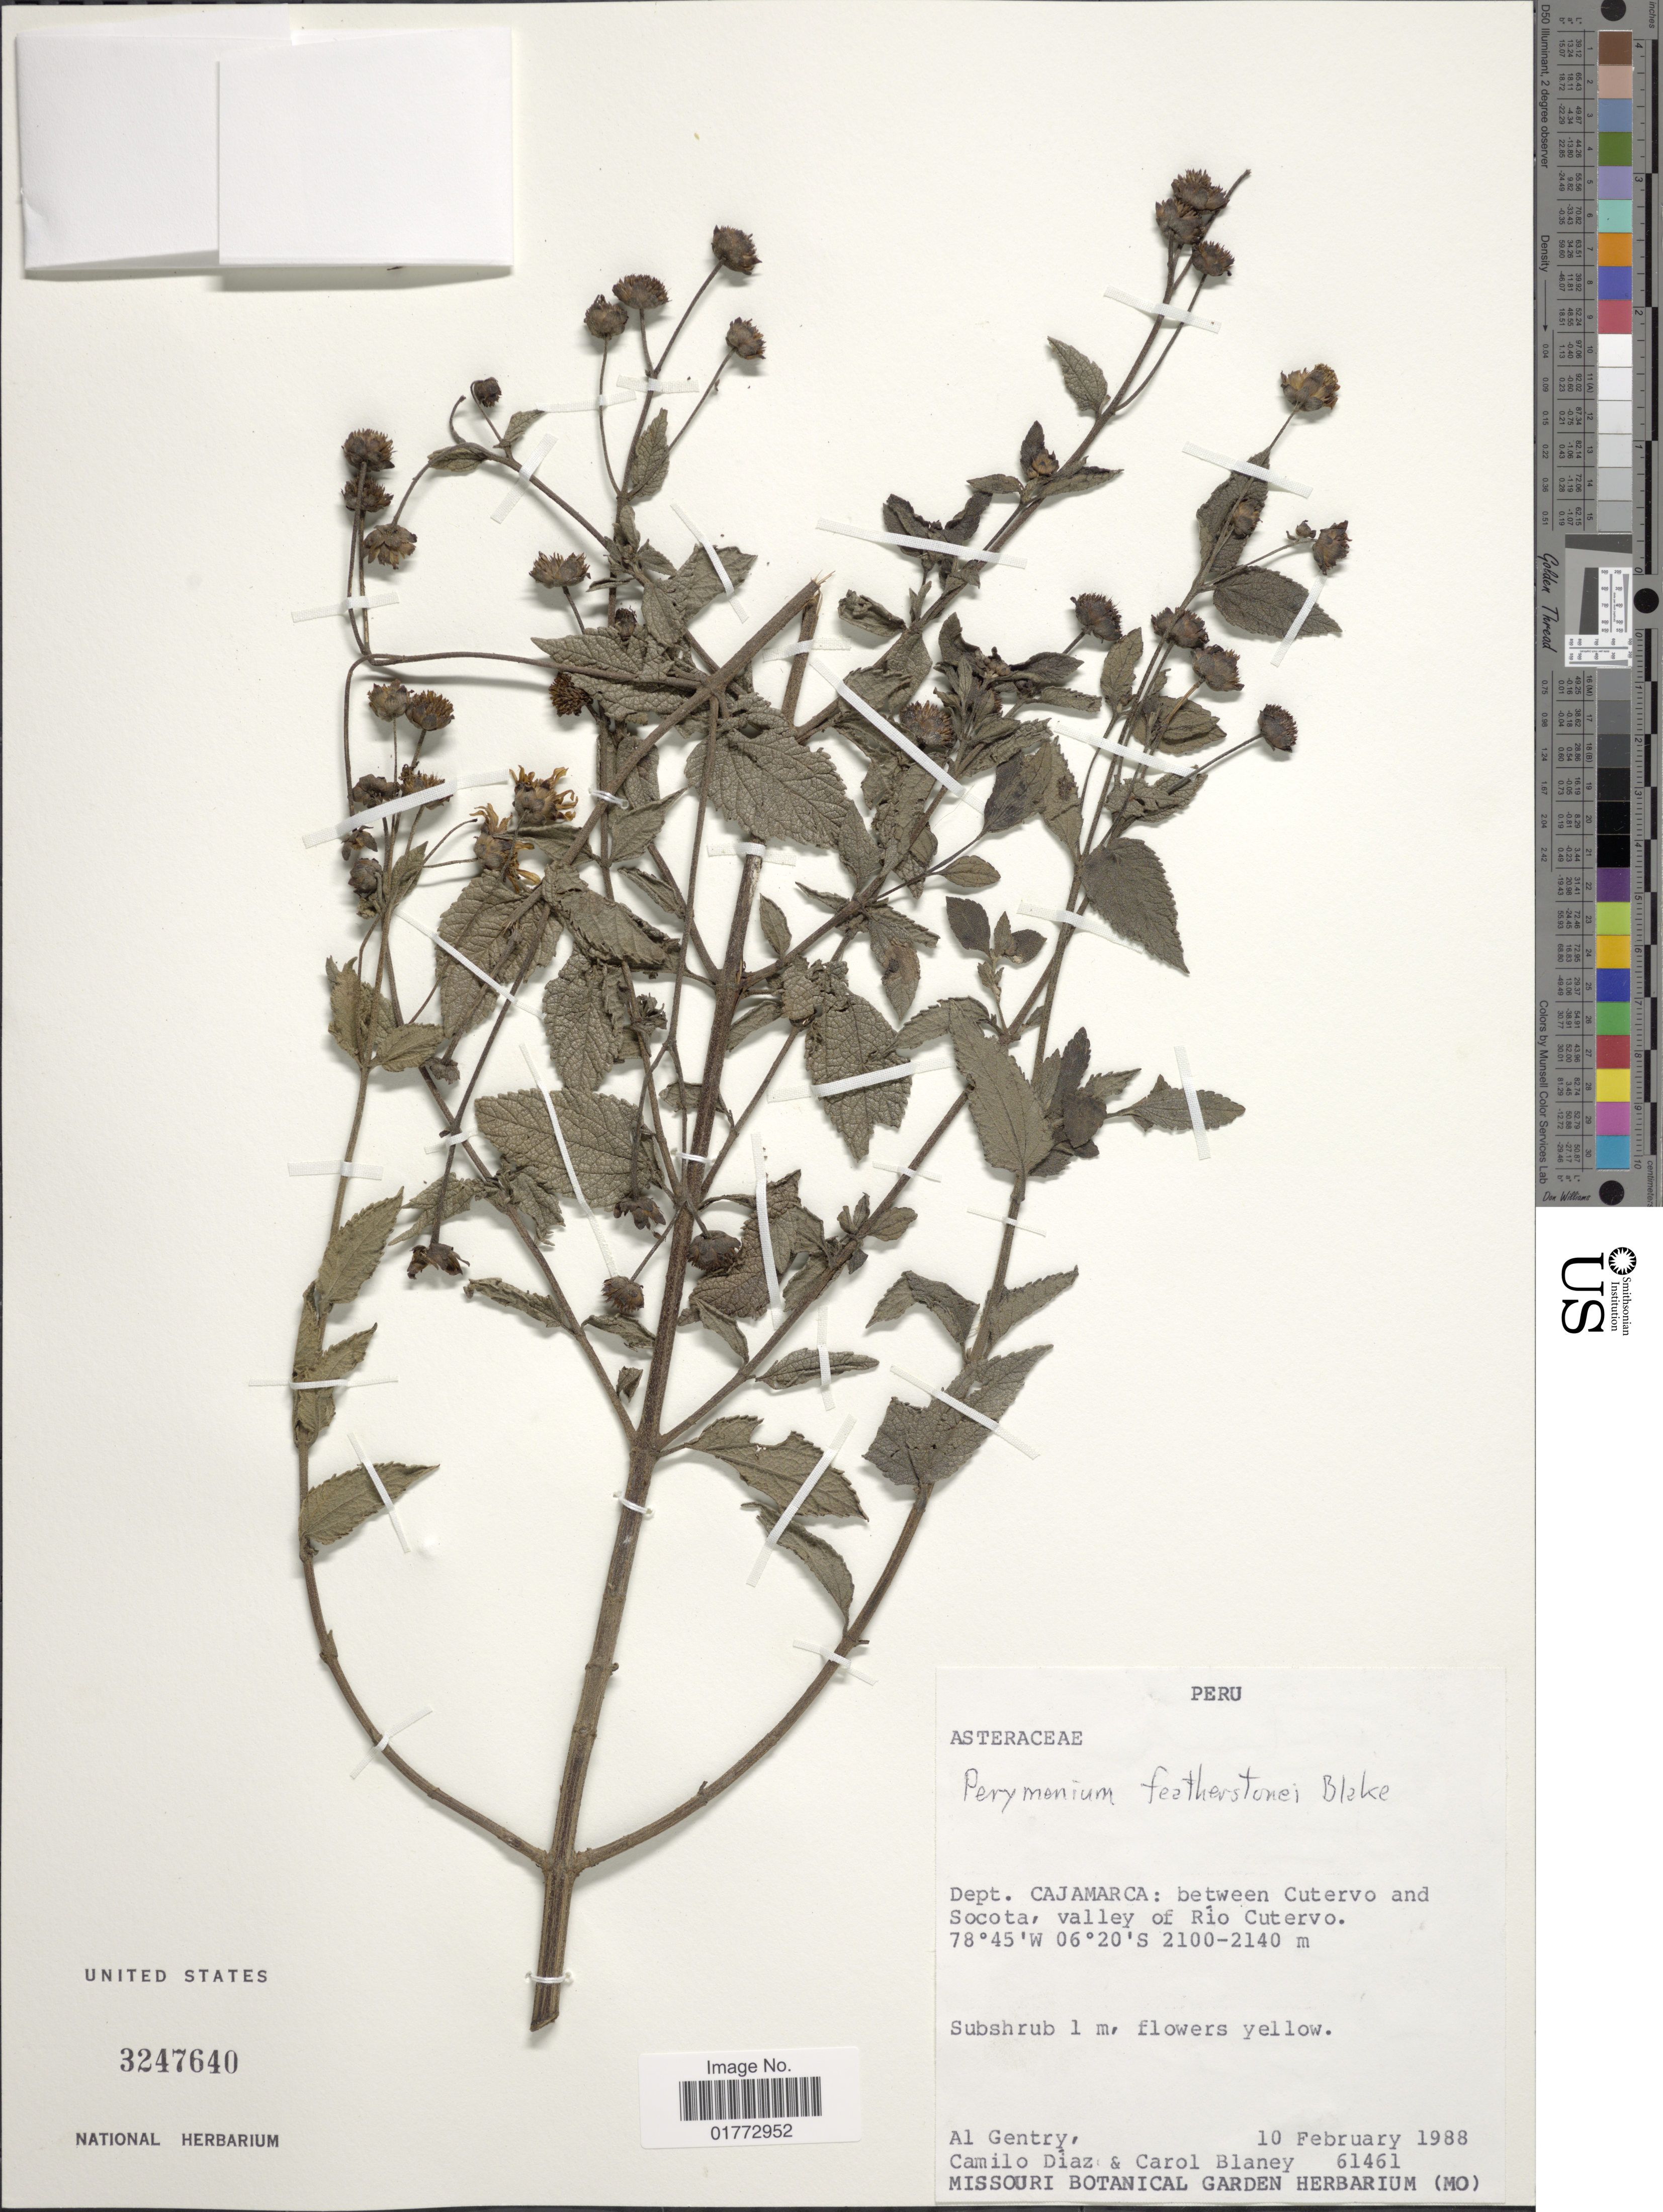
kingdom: Plantae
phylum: Tracheophyta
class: Magnoliopsida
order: Asterales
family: Asteraceae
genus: Perymenium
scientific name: Perymenium featherstonei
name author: S.F. Blake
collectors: A. H. Gentry, C. Díaz & C. Blaney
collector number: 61461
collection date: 1988-02-10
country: Peru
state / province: Cajamarca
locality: Between Cutervo and Socota, valley of Rio Cutervo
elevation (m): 2100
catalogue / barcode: US 3247640